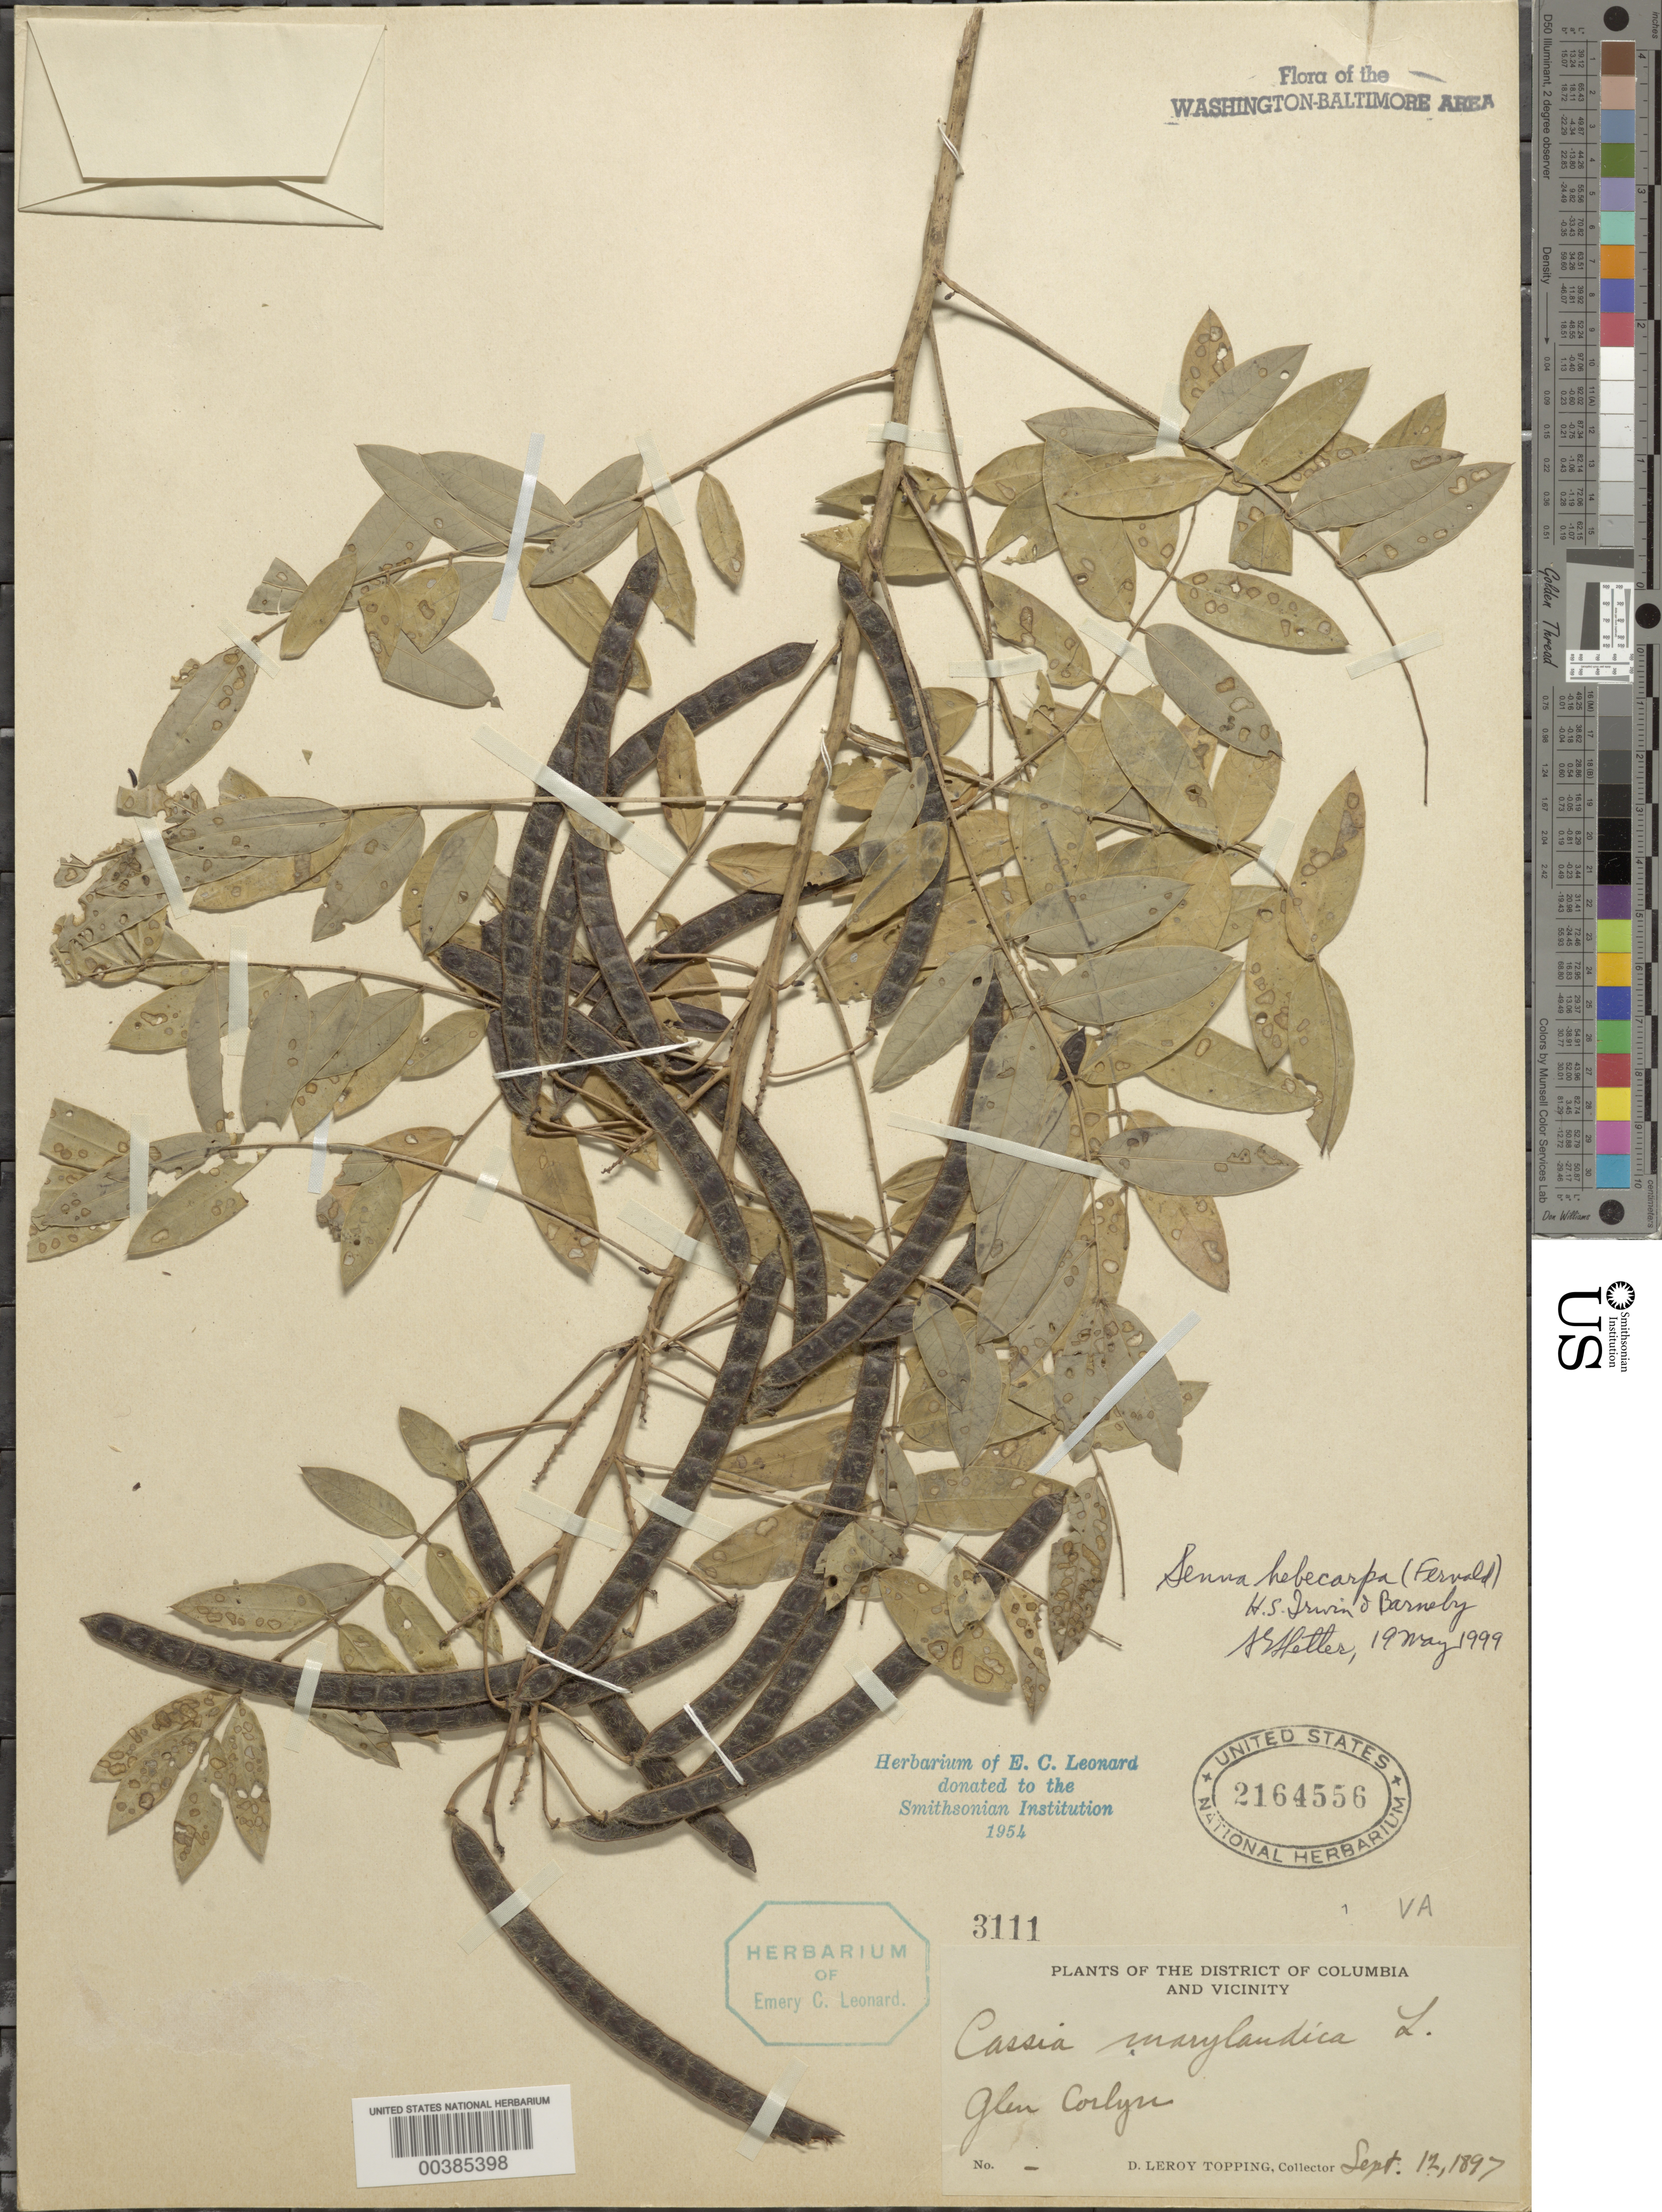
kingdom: Plantae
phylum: Tracheophyta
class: Magnoliopsida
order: Fabales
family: Fabaceae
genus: Senna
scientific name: Senna hebecarpa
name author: (Fernald) H.S. Irwin & Barneby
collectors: D. L. Topping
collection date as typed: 12 Sep 1897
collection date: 1897-09-12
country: United States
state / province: Virginia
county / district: Arlington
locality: Glencarlyn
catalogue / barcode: US 2164556